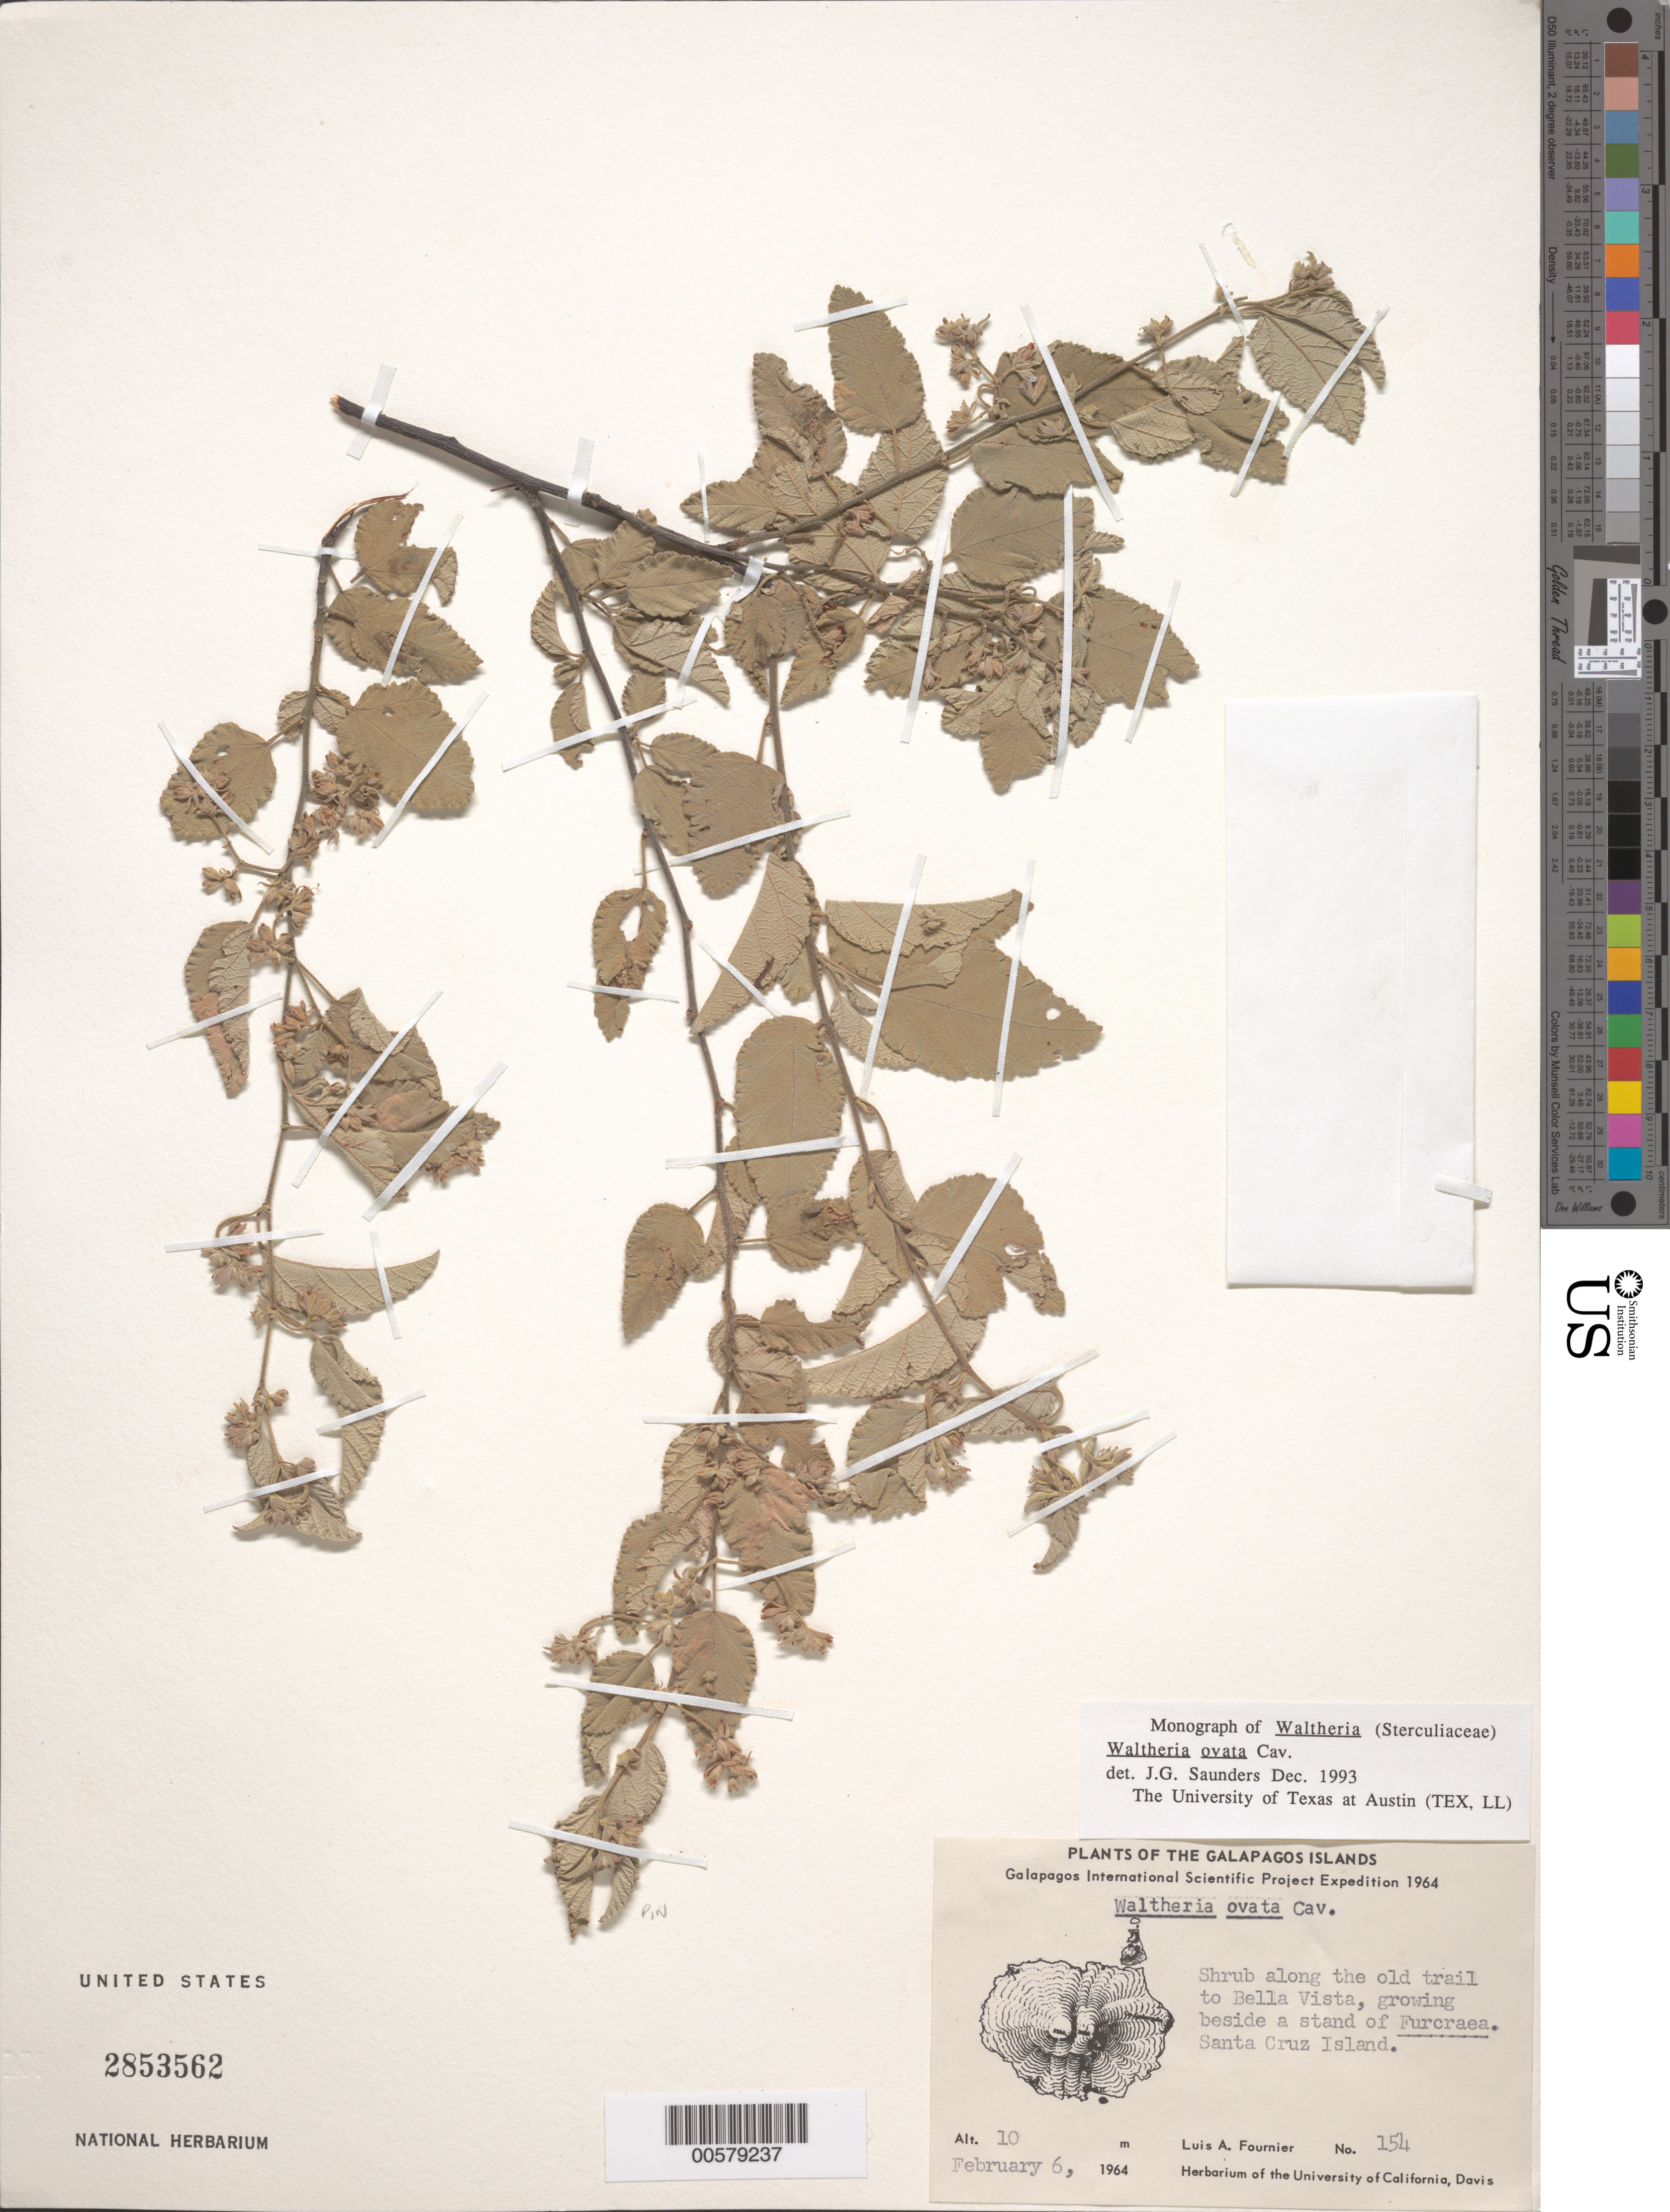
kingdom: Plantae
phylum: Tracheophyta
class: Magnoliopsida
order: Malvales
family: Malvaceae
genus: Waltheria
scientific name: Waltheria ovata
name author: Cav.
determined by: Saunders, J. G.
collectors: L. A. Fournier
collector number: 154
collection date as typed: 06 Feb 1964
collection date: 1964-02-06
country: Ecuador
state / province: Colón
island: Santa Cruz [Indefatigable, Chaves]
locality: Along the old Trail to Bella Vista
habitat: Growing beside a stand of Furcraea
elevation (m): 10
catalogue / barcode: US 2853562